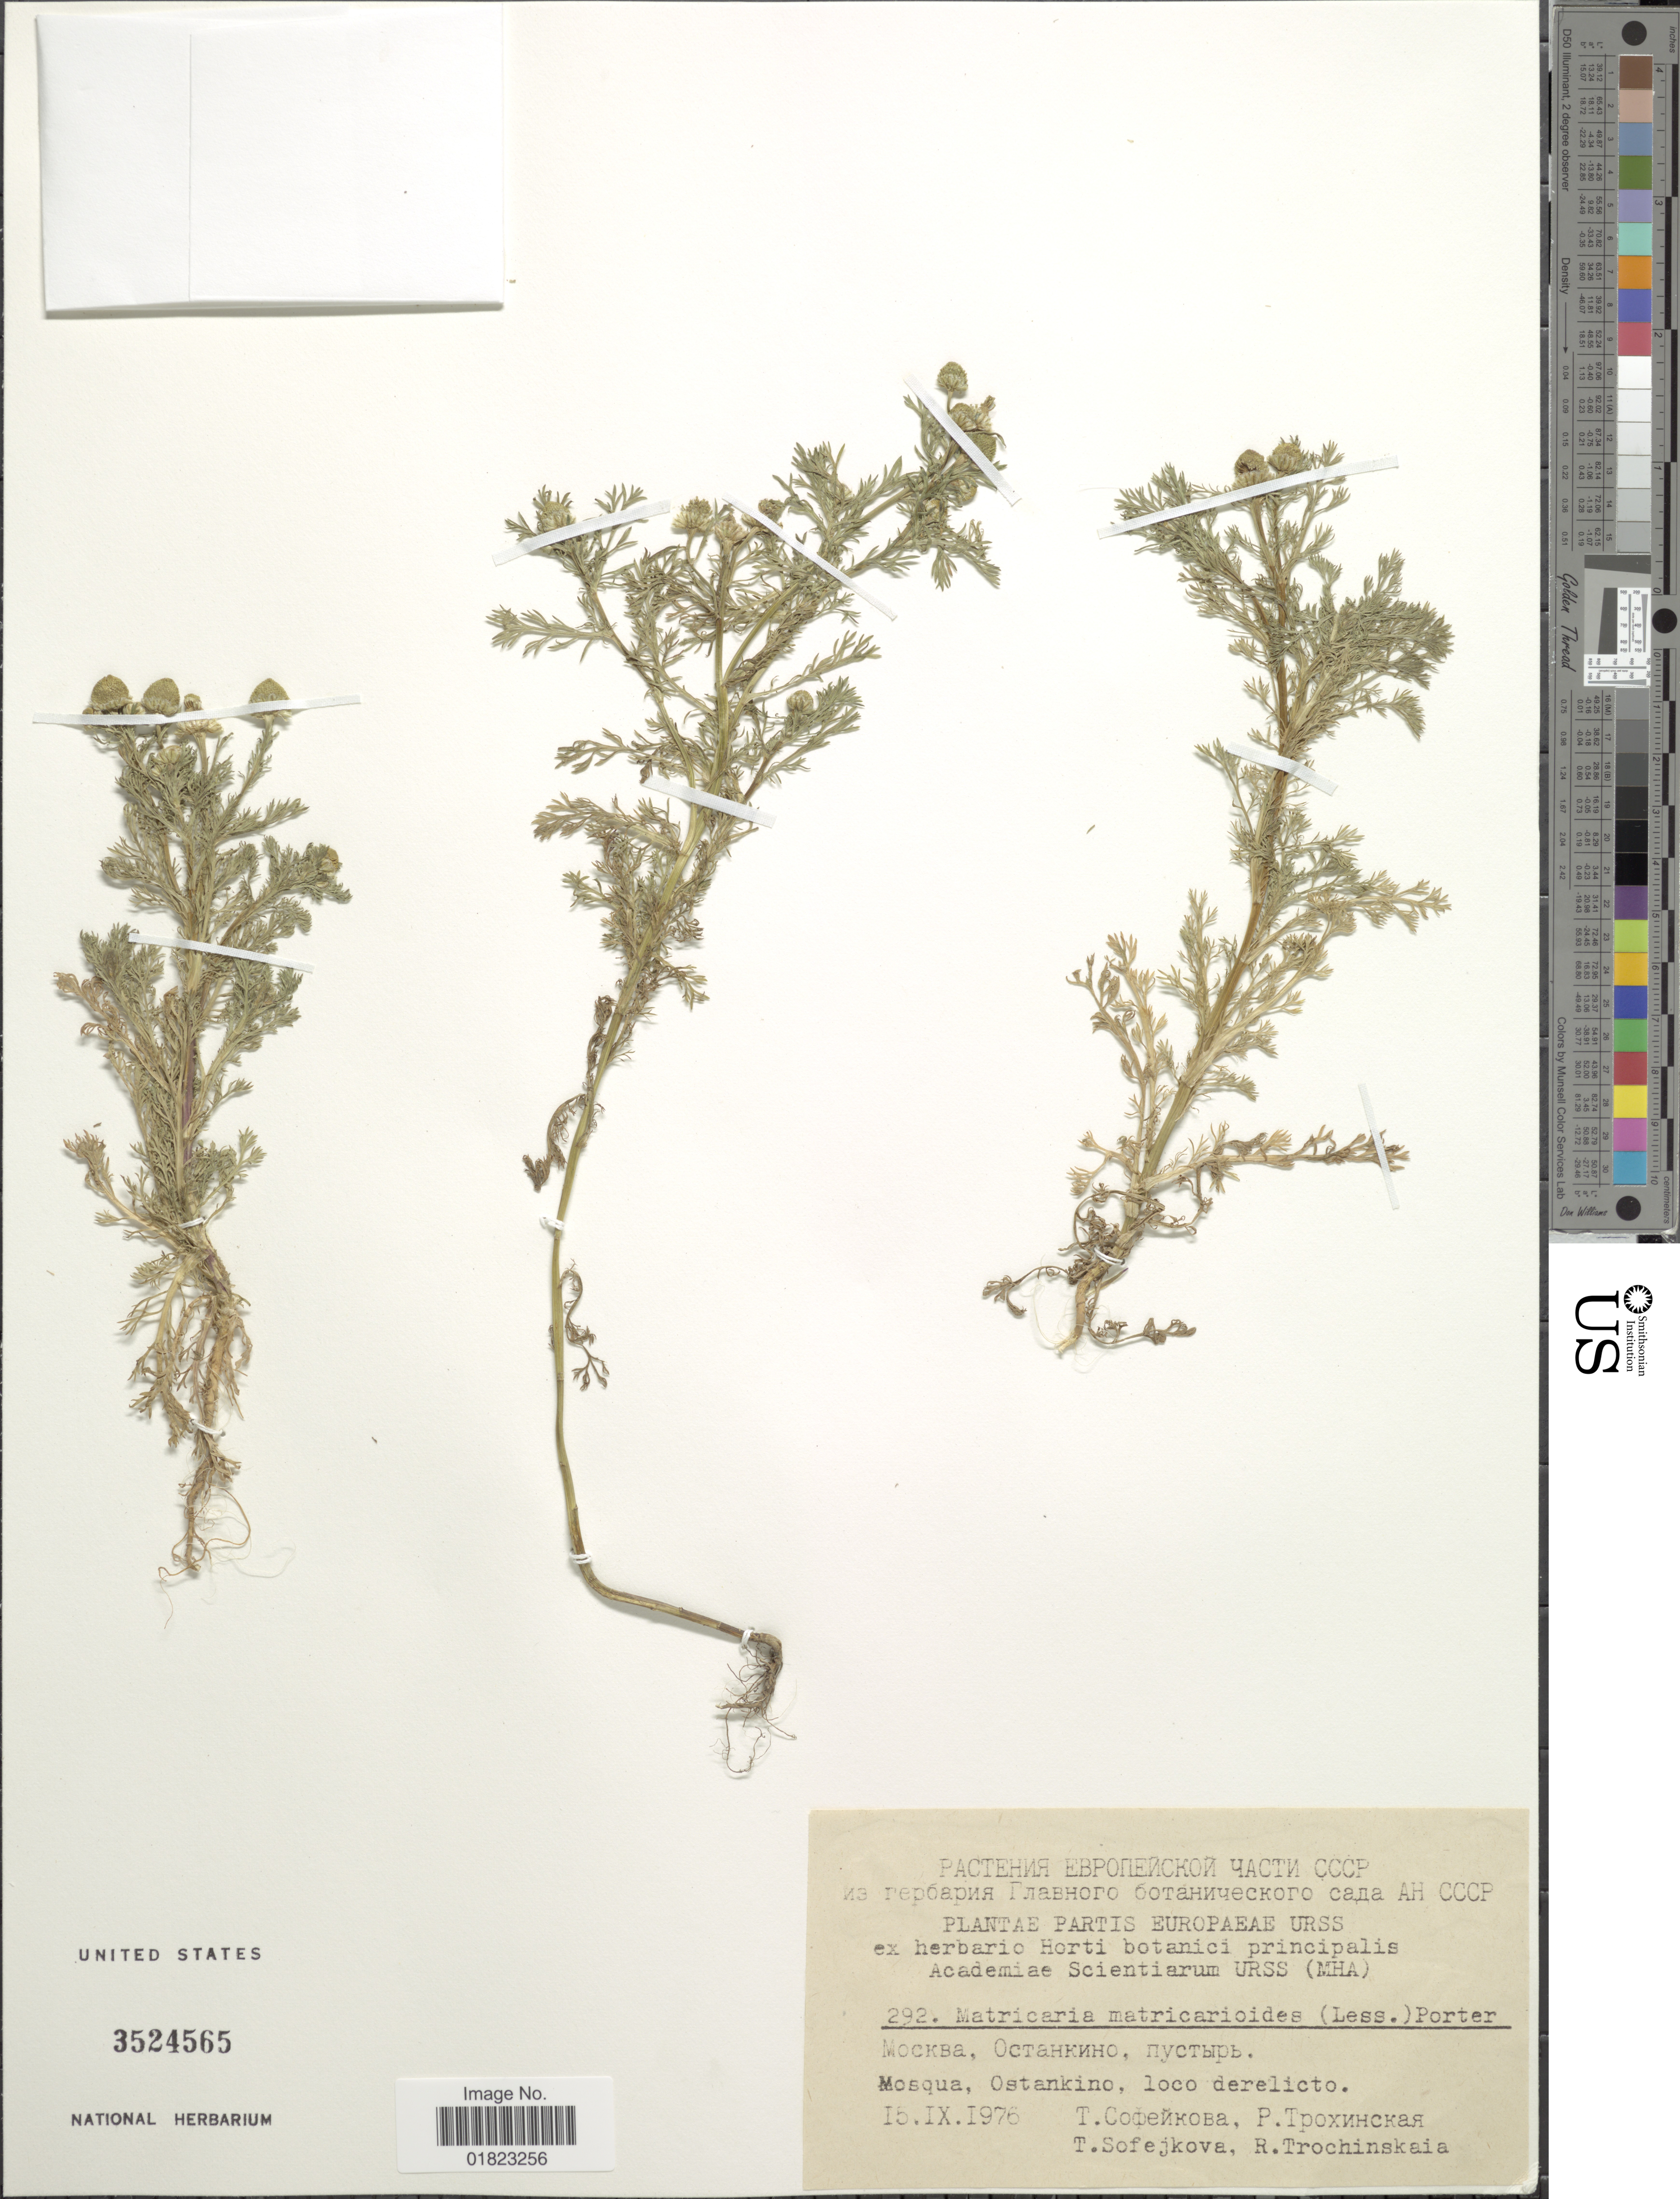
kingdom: Plantae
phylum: Tracheophyta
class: Magnoliopsida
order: Asterales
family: Asteraceae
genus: Matricaria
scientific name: Matricaria matricarioides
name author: (Less.) Porter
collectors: Collector illegible & Collector illegible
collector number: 292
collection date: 1976-09-15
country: Russian Federation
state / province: Moscow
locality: Mosqua, Ostankino, loco derelicto. Partis Europaeae URSS.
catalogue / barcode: US 3524565